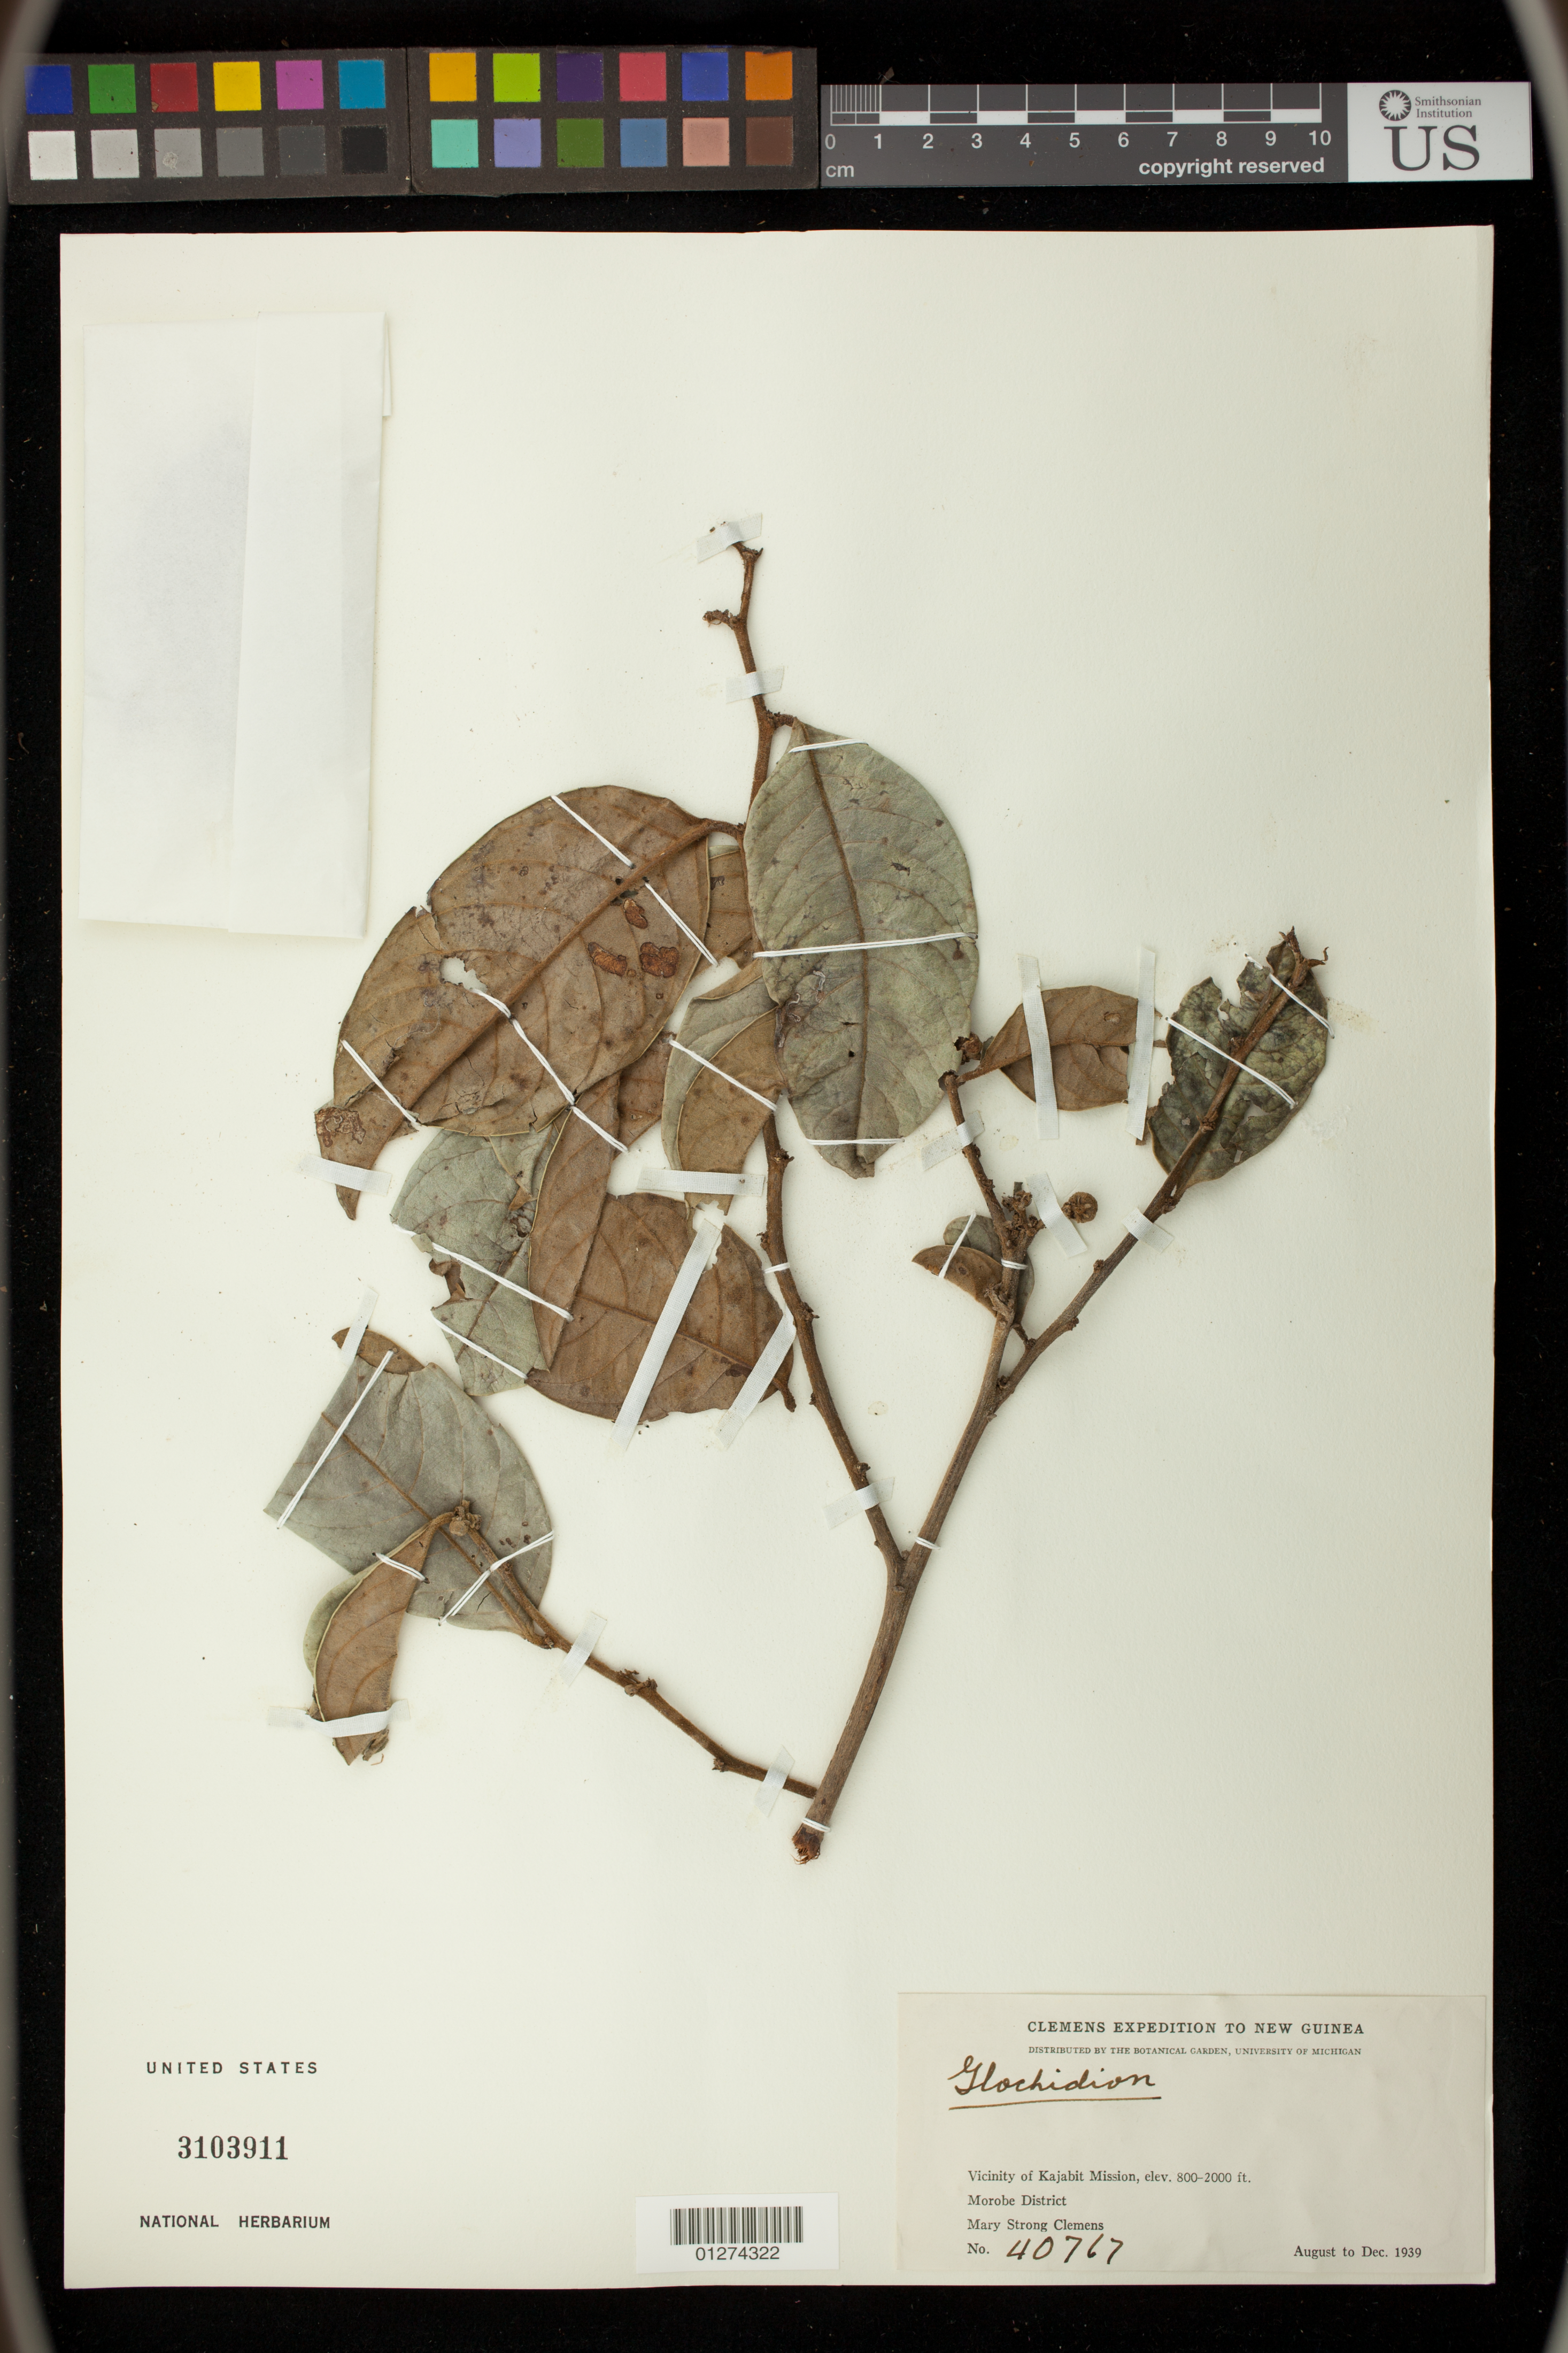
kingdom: Plantae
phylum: Tracheophyta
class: Magnoliopsida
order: Malpighiales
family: Phyllanthaceae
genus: Glochidion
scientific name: Glochidion sp.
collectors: M. S. Clemens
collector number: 40767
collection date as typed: Aug 1939 to -- Dec 1939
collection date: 1939-08/1939-12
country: Papua New Guinea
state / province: Morobe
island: New Guinea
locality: Vicinity of Kajabit Mission.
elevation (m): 244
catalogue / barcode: US 3103911